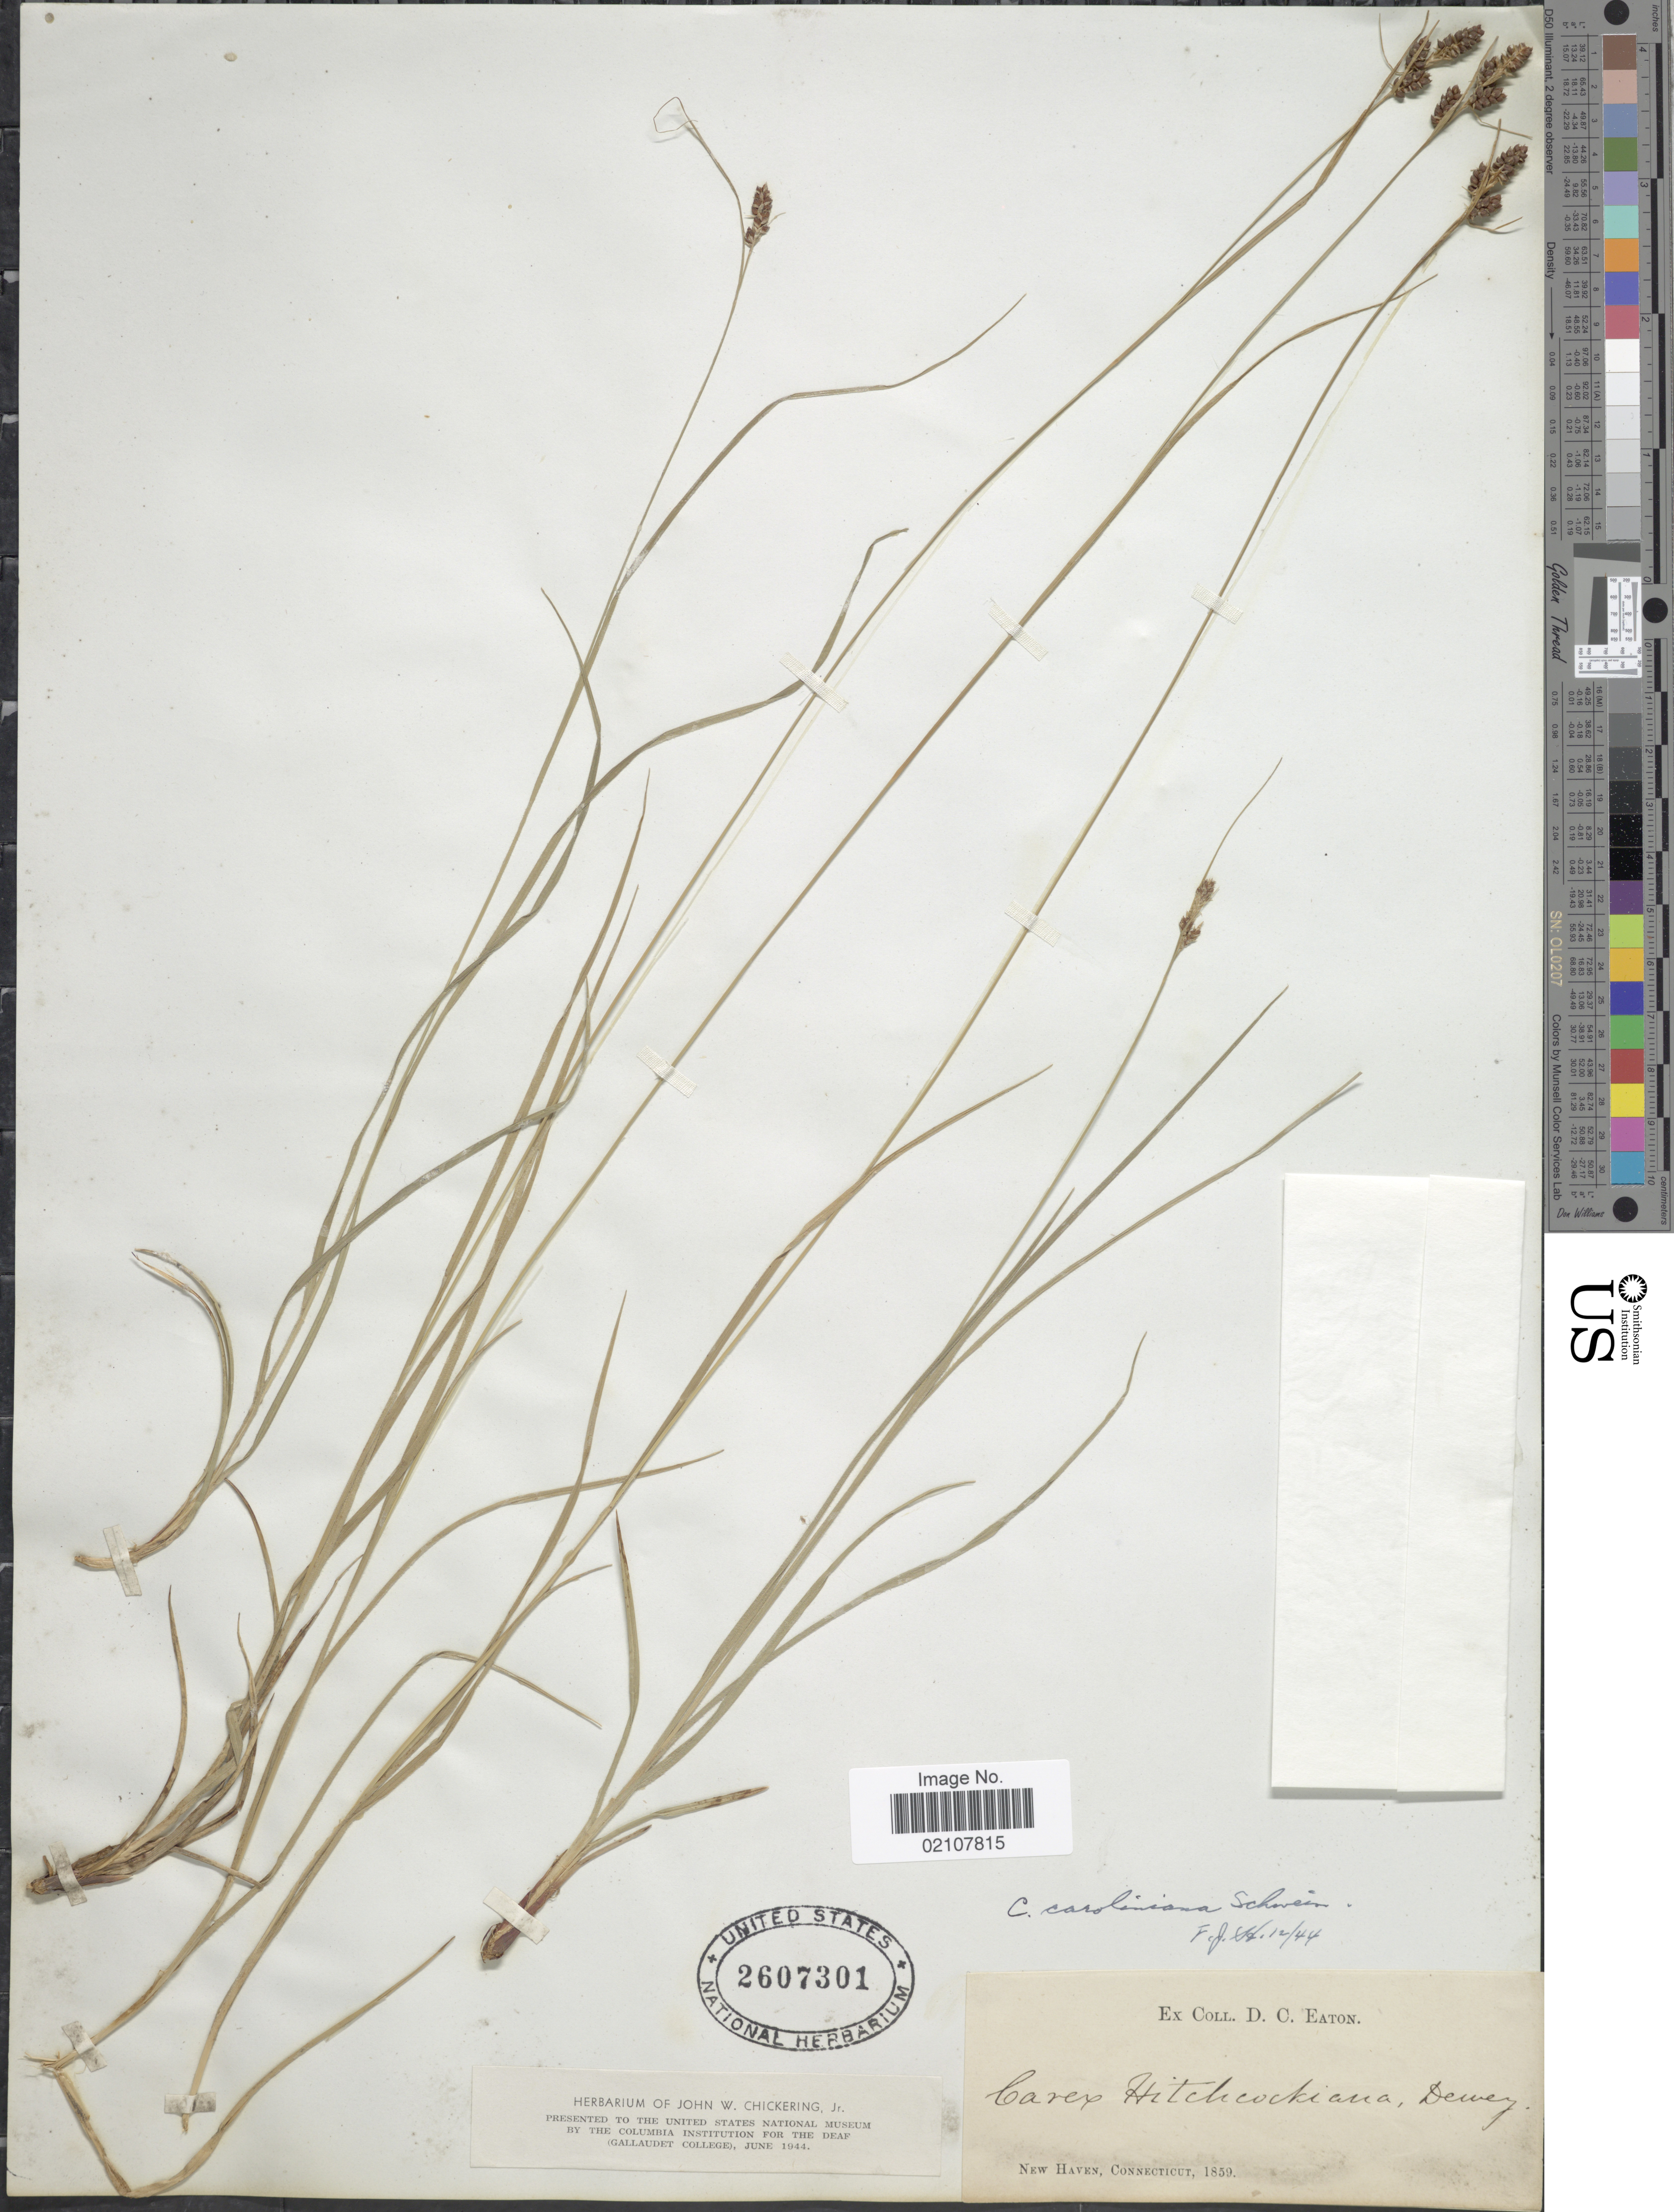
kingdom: Plantae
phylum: Tracheophyta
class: Liliopsida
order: Poales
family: Cyperaceae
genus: Carex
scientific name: Carex caroliniana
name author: Schwein.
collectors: D. Eaton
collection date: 1859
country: United States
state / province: Connecticut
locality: New Haven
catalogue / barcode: US 2607301